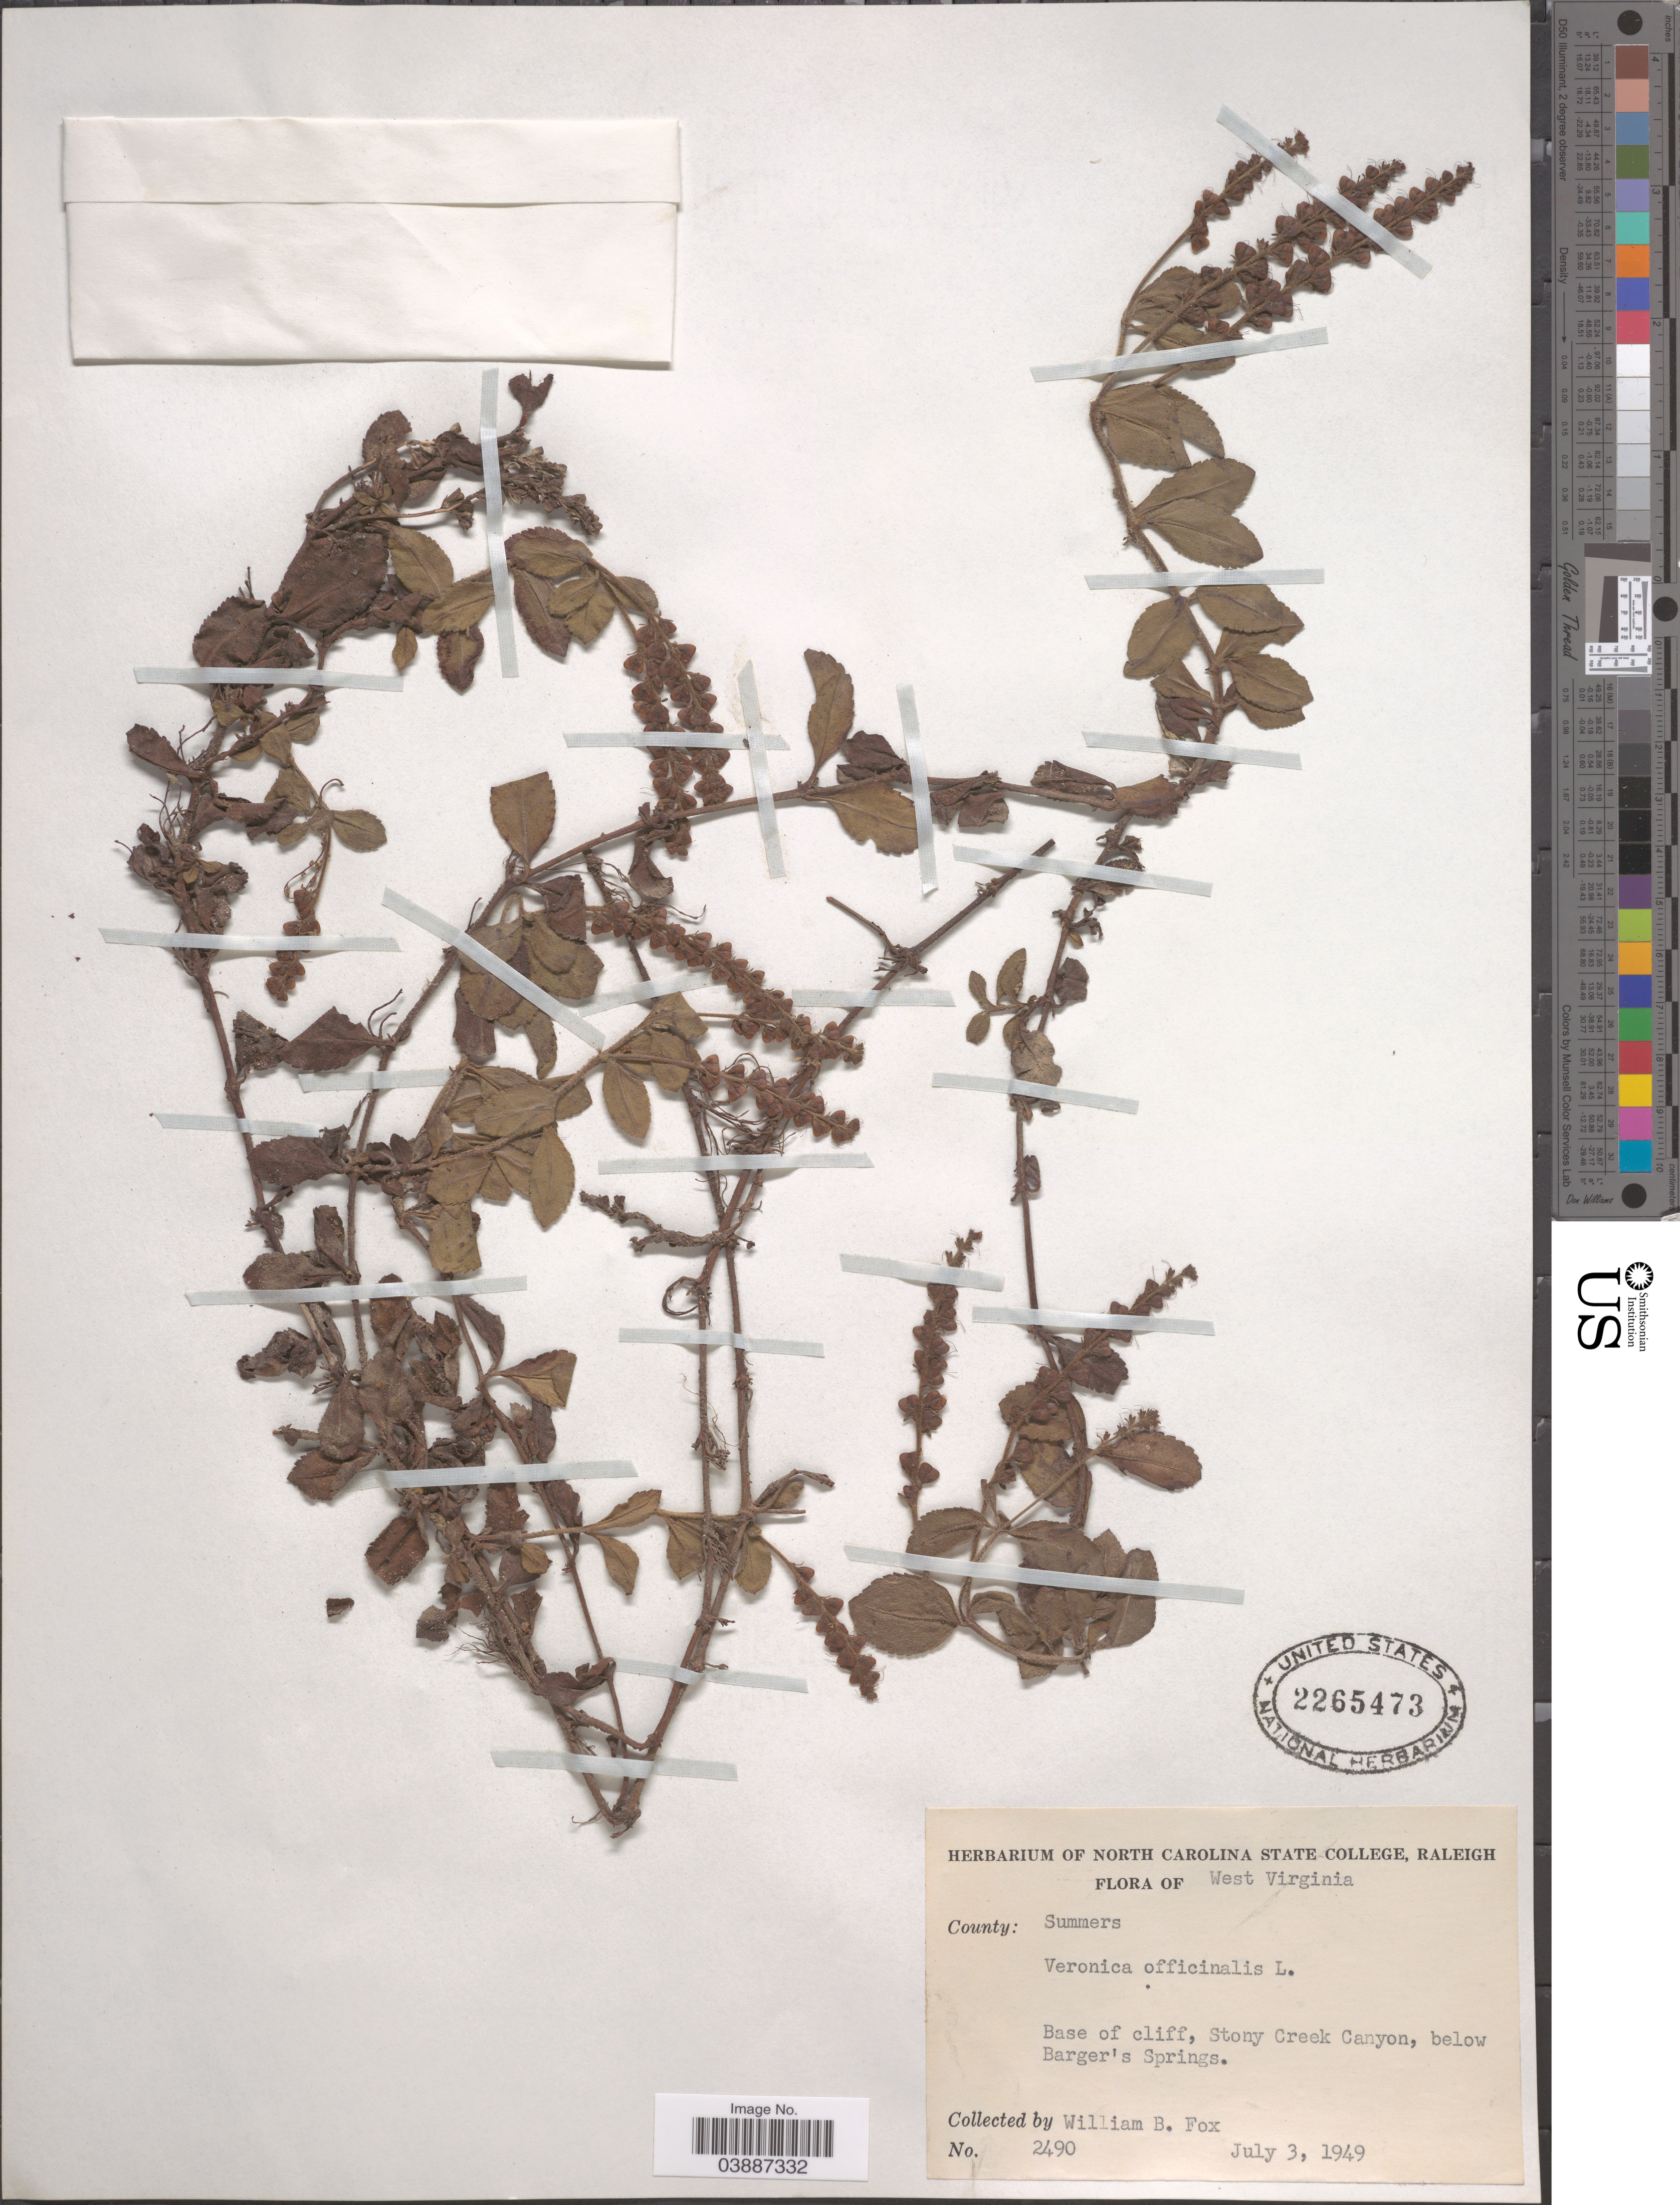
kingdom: Plantae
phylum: Tracheophyta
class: Magnoliopsida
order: Lamiales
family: Plantaginaceae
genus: Veronica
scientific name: Veronica officinalis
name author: L.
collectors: W. B. Fox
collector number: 2490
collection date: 1949-07-03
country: United States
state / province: West Virginia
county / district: Summers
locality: County: Summers. Base of cliff, Stony Creek Canyon, below Barger's Srpings.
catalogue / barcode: US 2265473